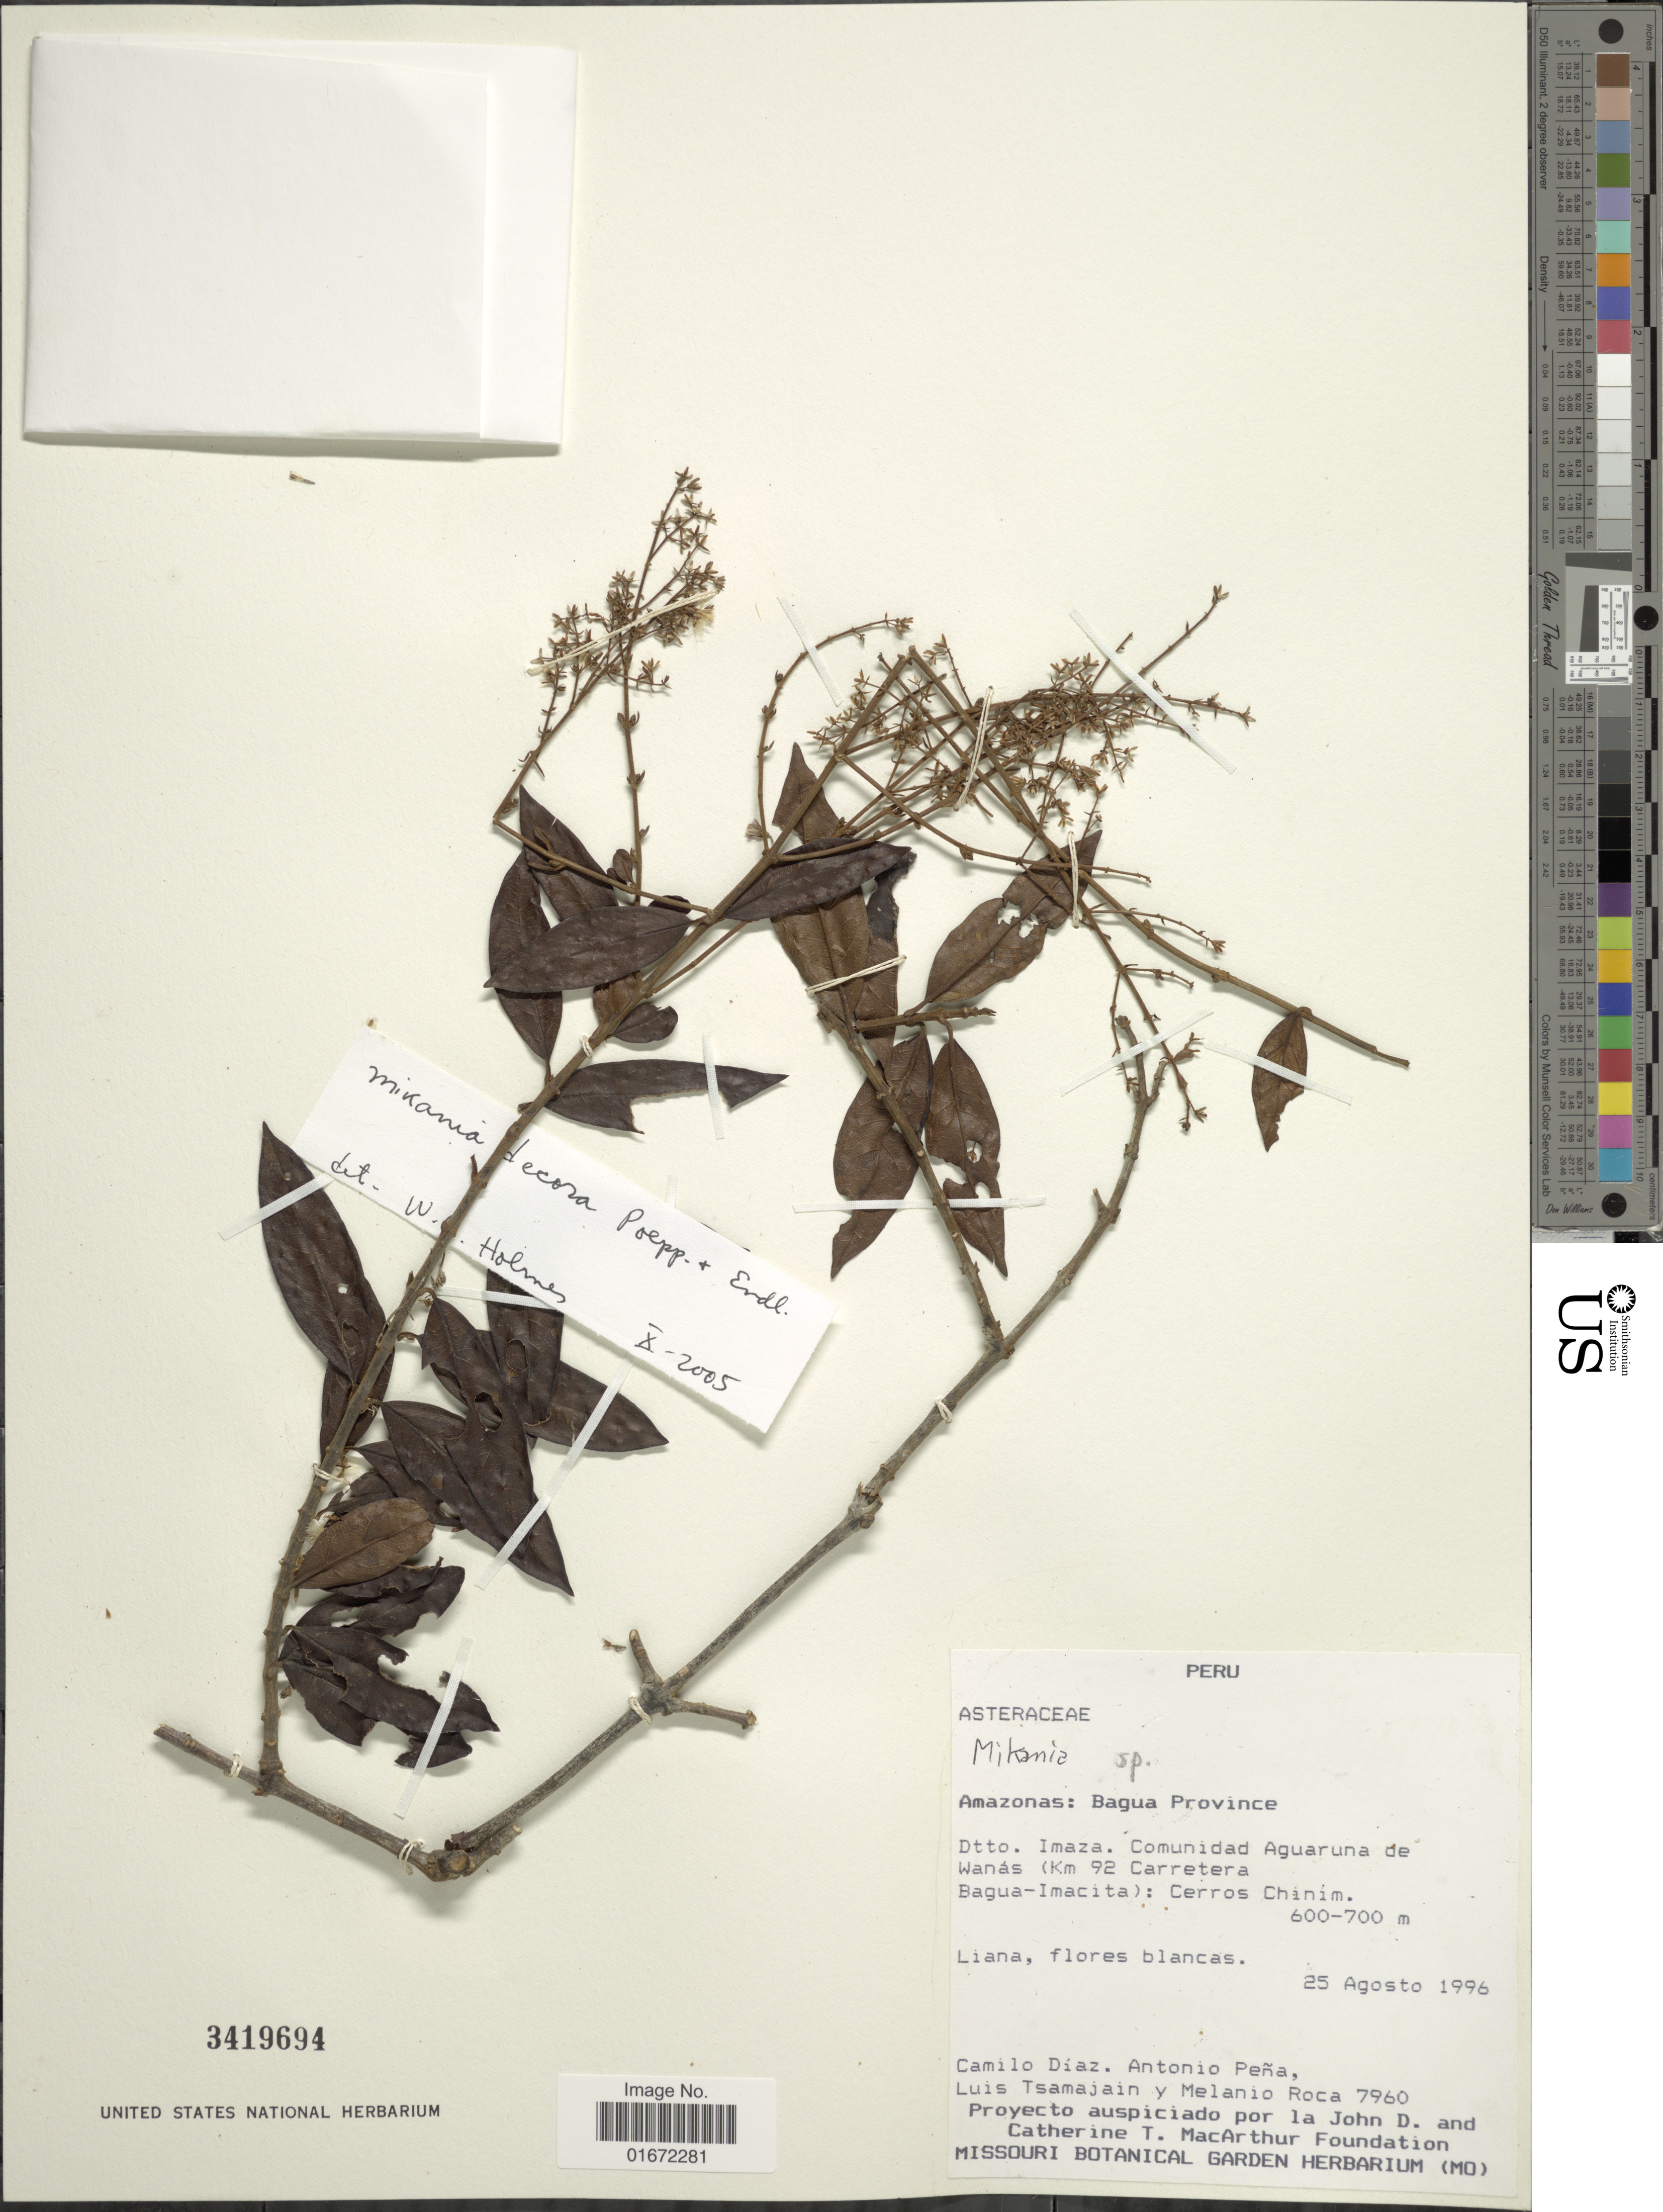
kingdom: Plantae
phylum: Tracheophyta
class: Magnoliopsida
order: Asterales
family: Asteraceae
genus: Mikania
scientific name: Mikania decora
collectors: C. Díaz, A. Peña, L. Tsamajain & M. Roca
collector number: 7960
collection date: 1996-08-25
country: Peru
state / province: Amazonas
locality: Amazonas: Bagua Province. Dtto. Imaza. Comunidad Aguaruna de Wanás (Km 92 Carretera Bagua-Imacita): Cerros Chinim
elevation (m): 600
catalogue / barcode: US 3419694